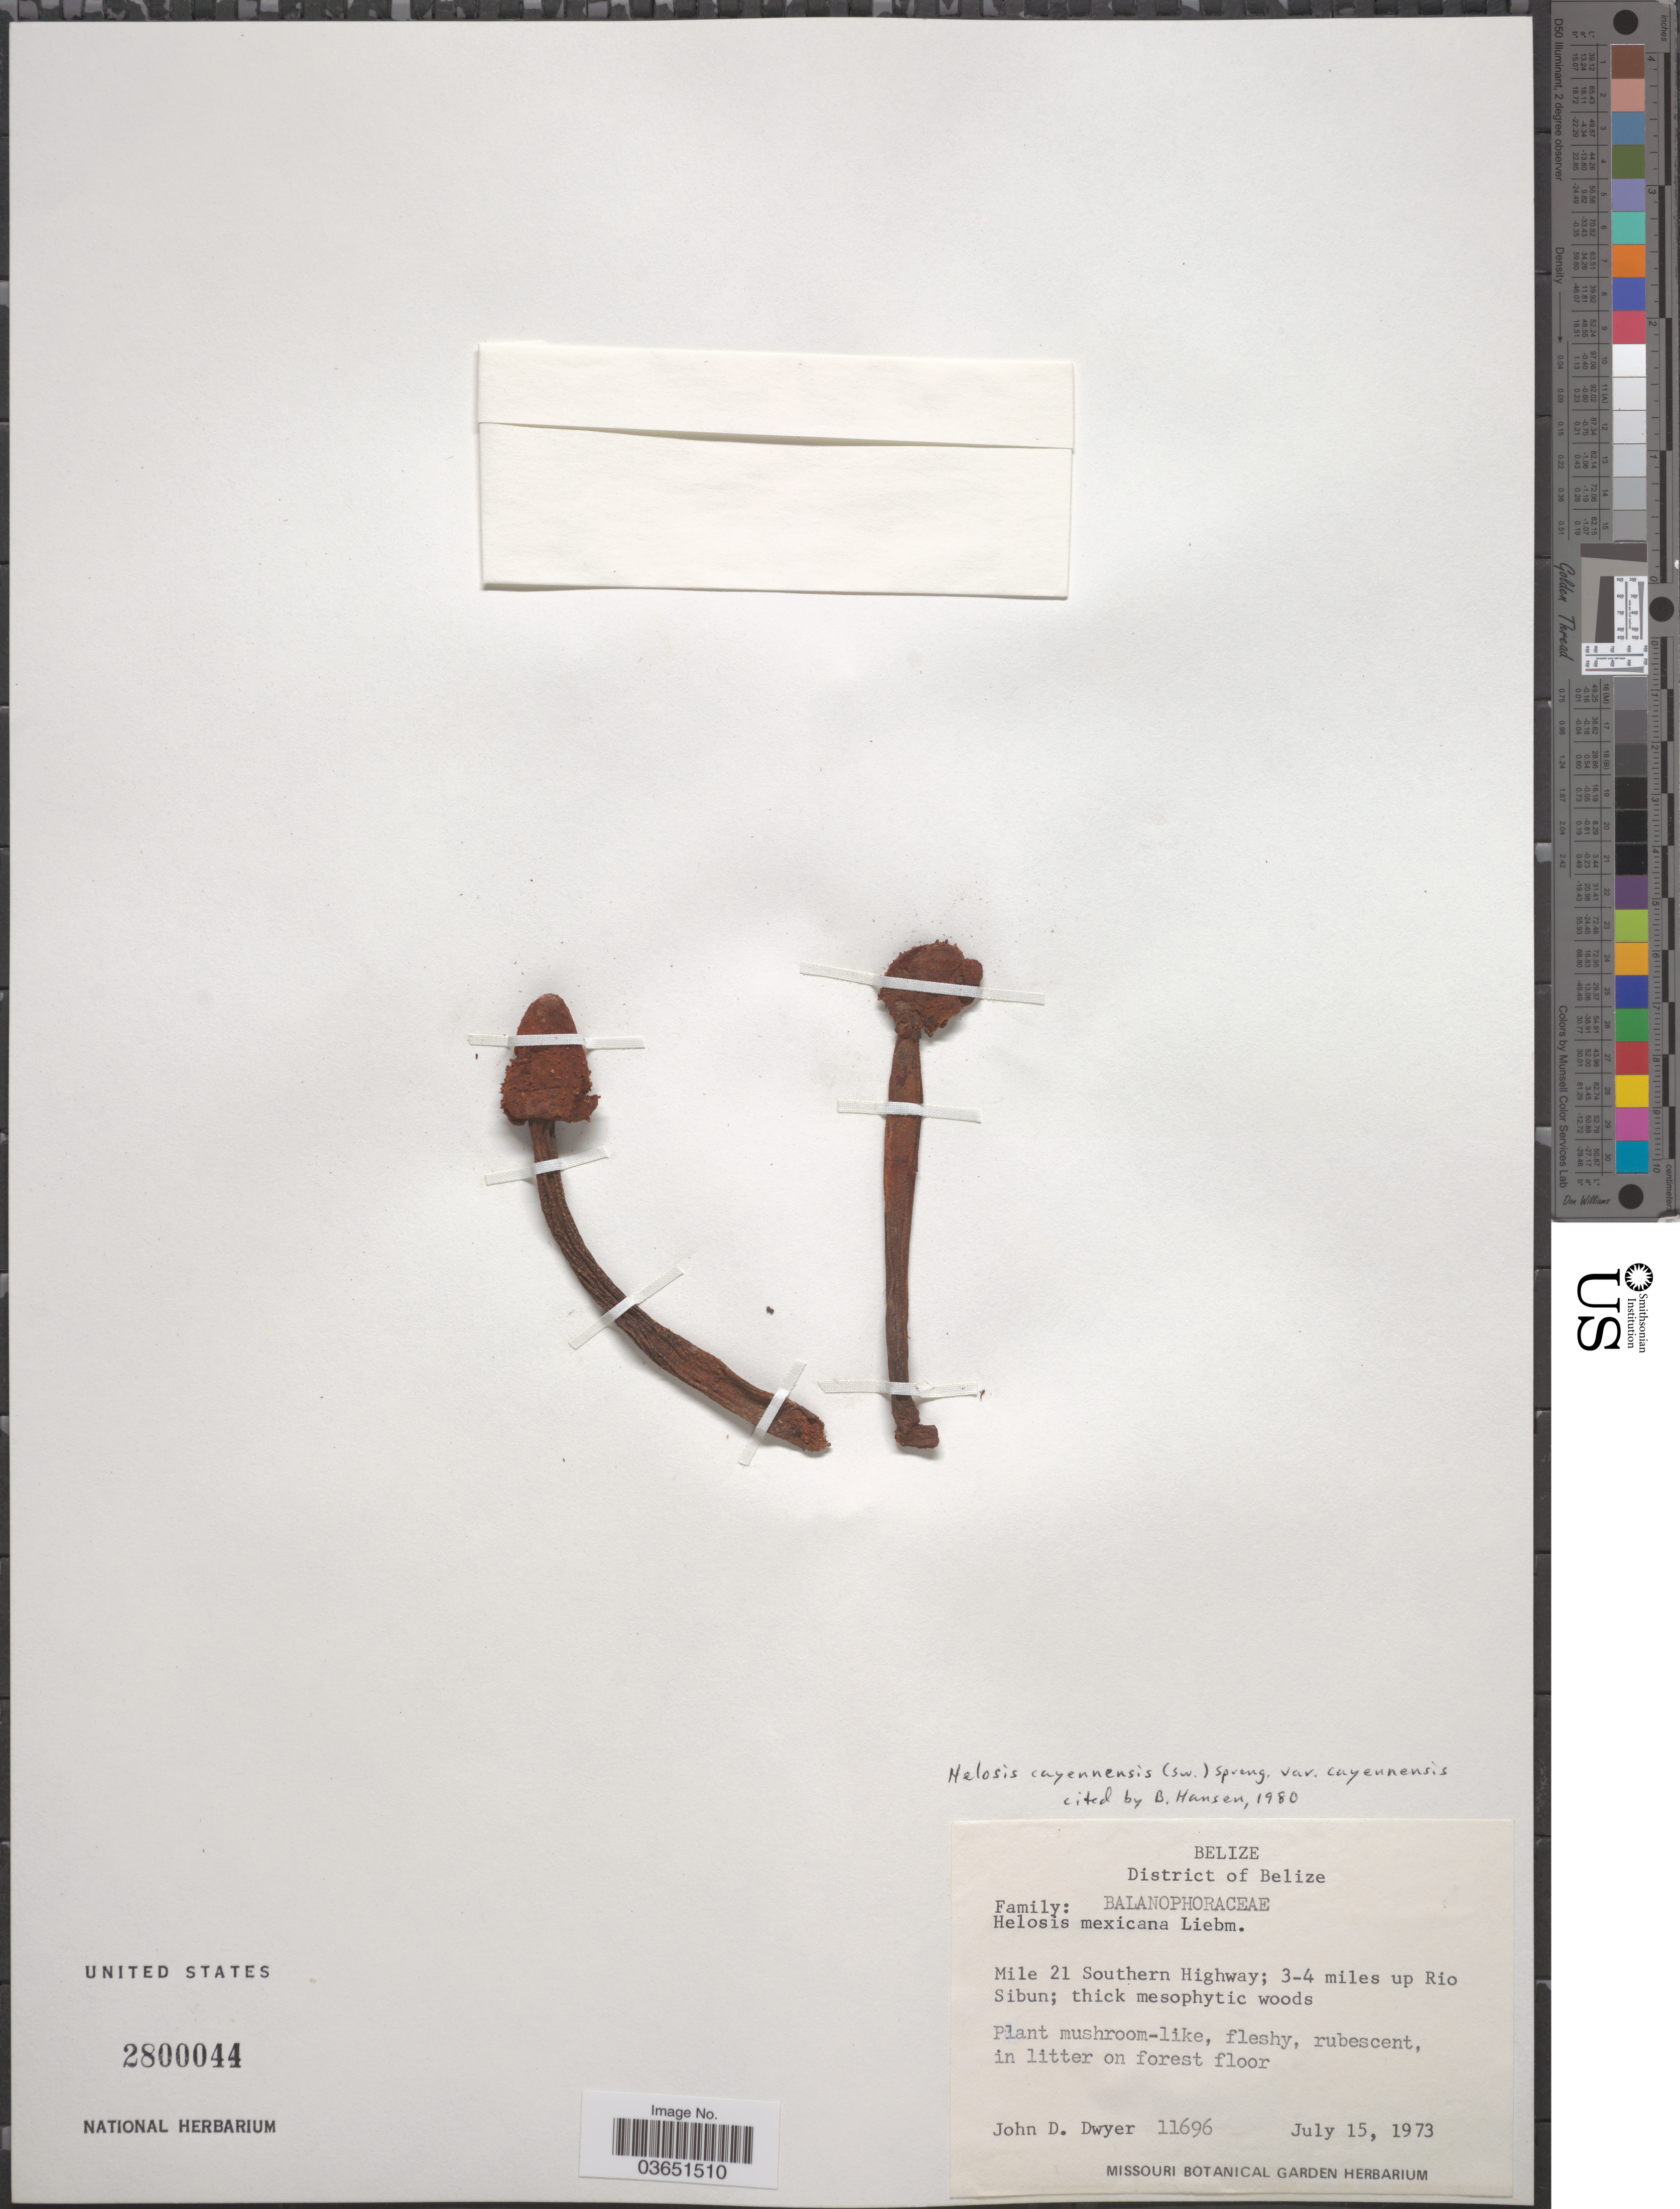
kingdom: Plantae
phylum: Tracheophyta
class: Magnoliopsida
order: Santalales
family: Balanophoraceae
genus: Helosis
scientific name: Helosis cayennensis var. cayennensis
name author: (Sw.) Spreng.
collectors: J. D. Dwyer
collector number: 11696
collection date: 1973-07-15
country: Belize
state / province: Belize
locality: District of Belize. Mile 21 Southern Highway; 3-4 miles up Rio Sibun.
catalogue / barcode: US 2800044